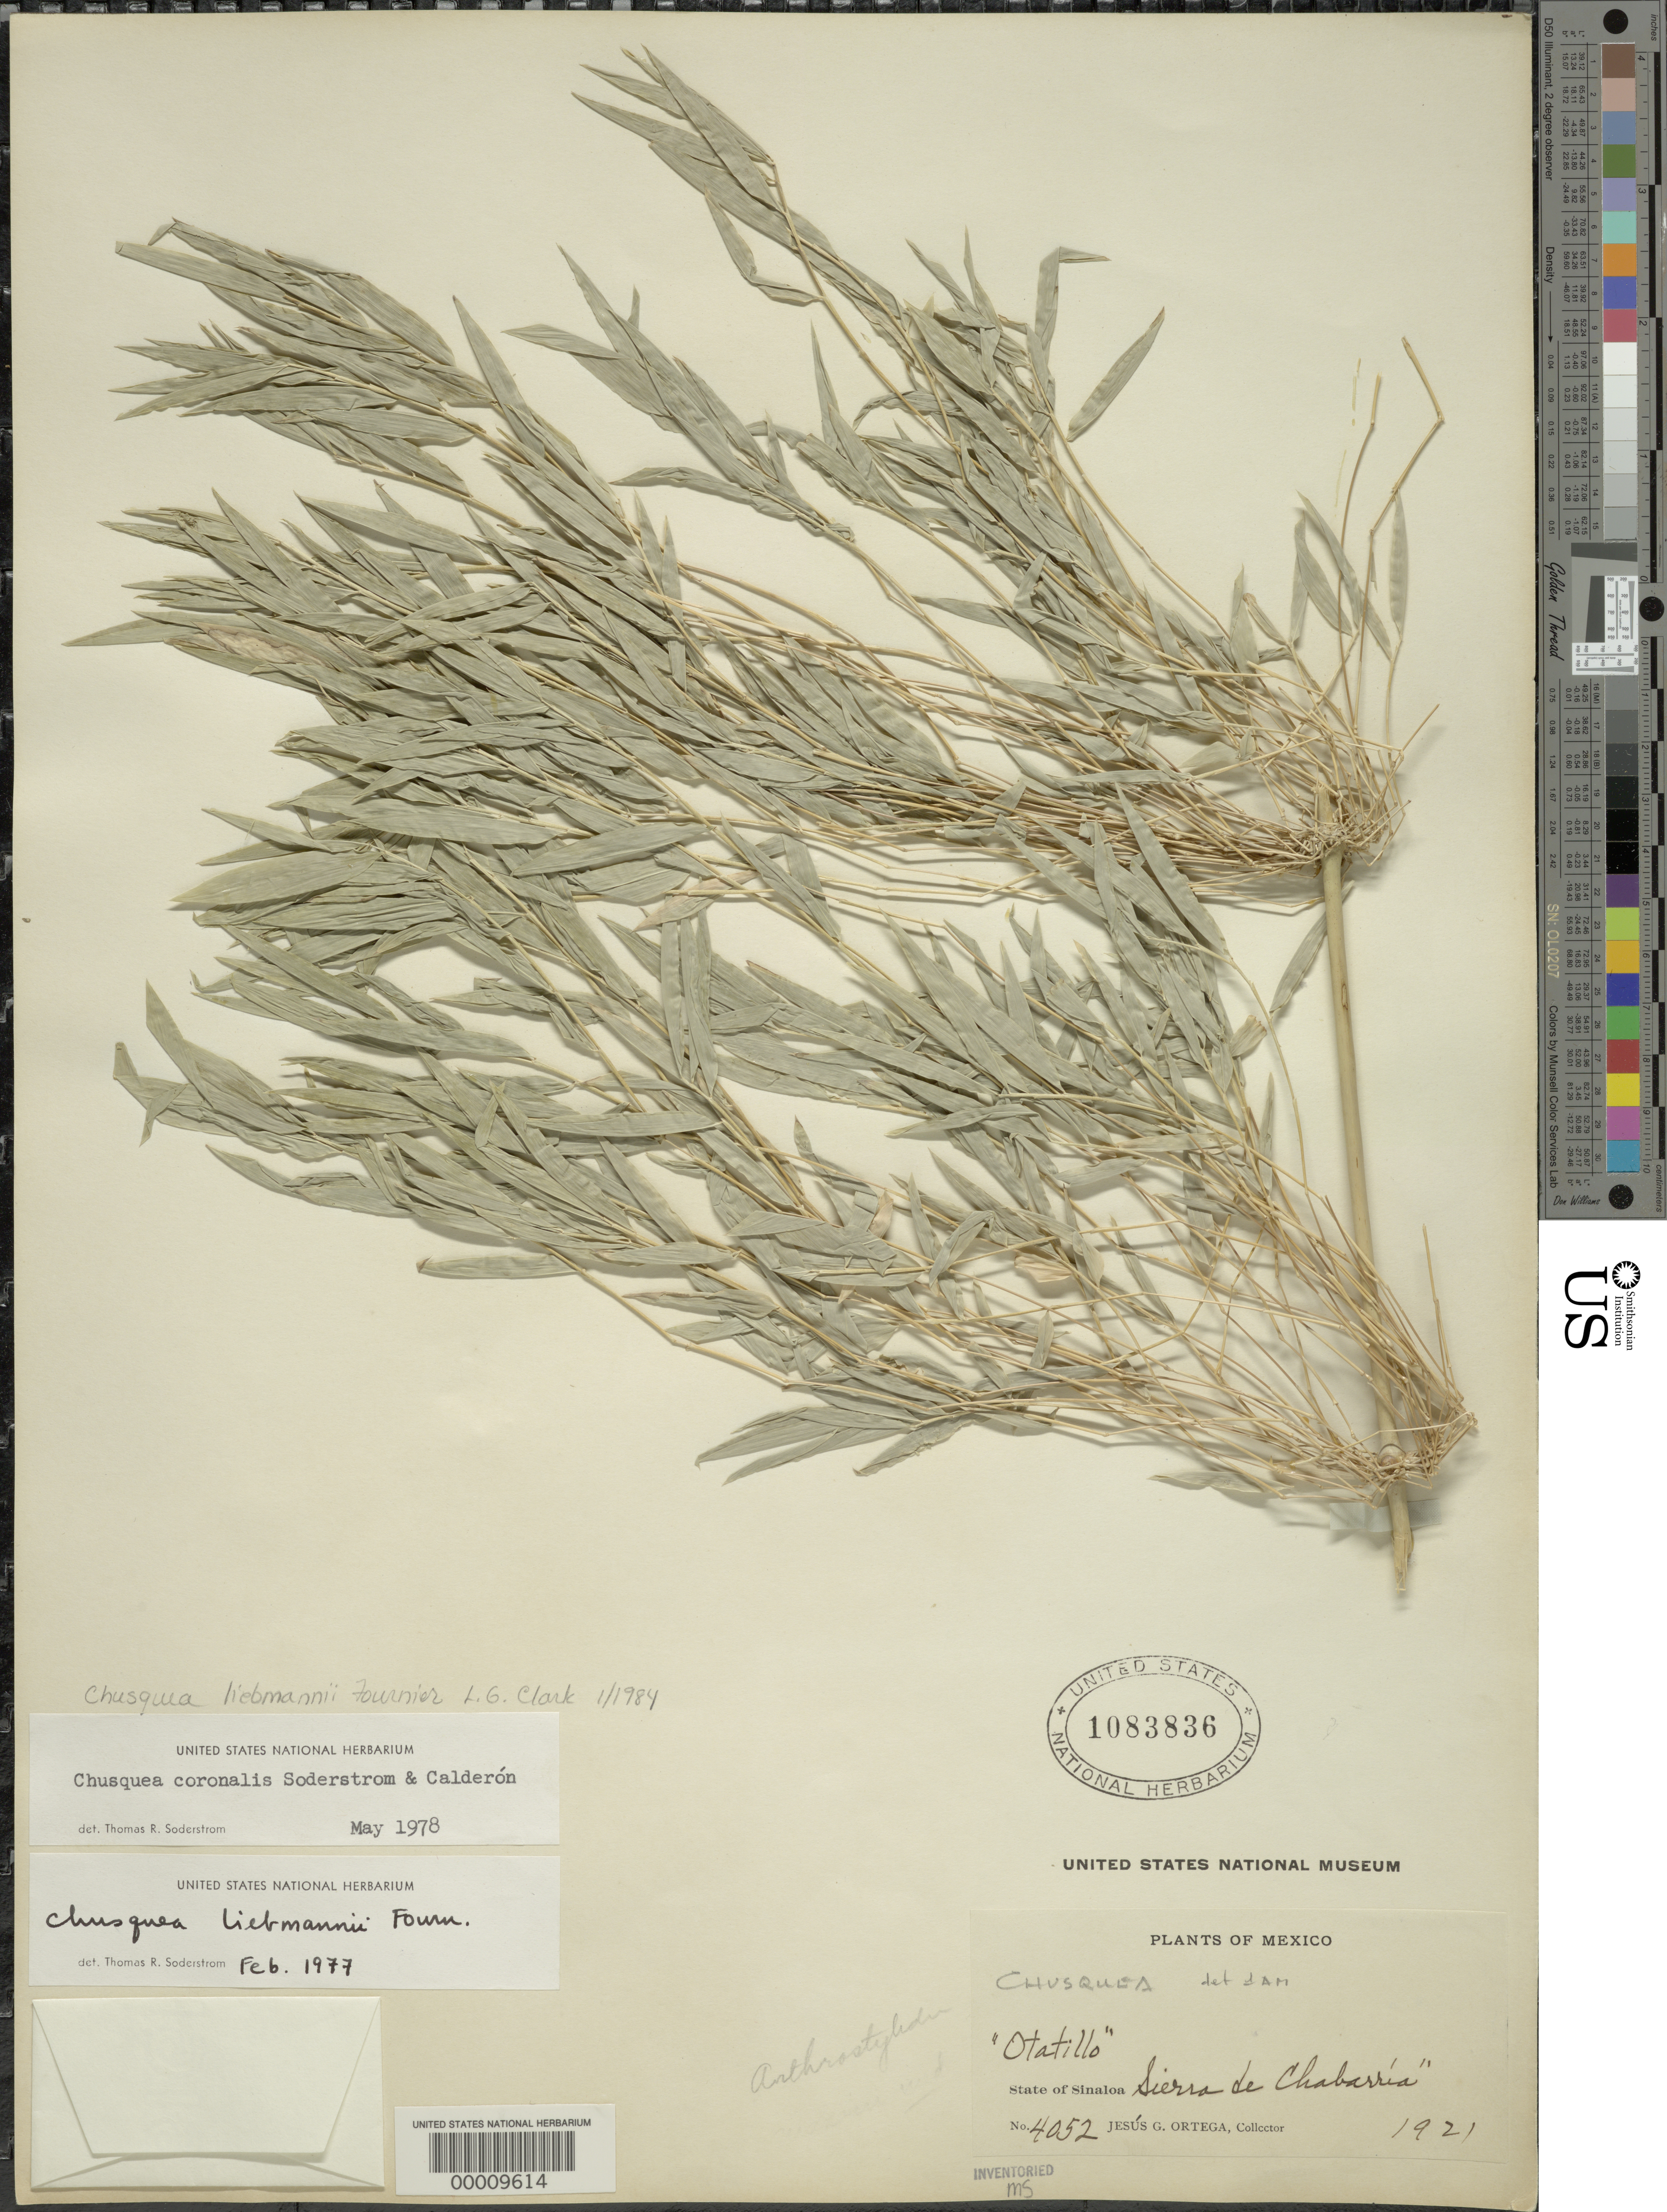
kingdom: Plantae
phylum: Tracheophyta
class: Liliopsida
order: Poales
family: Poaceae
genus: Chusquea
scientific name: Chusquea liebmannii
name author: E. Fourn.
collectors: J. Ortega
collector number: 4052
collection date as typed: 1921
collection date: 1921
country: Mexico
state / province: Sinaloa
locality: Sierra de chabarria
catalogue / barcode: US 1083836